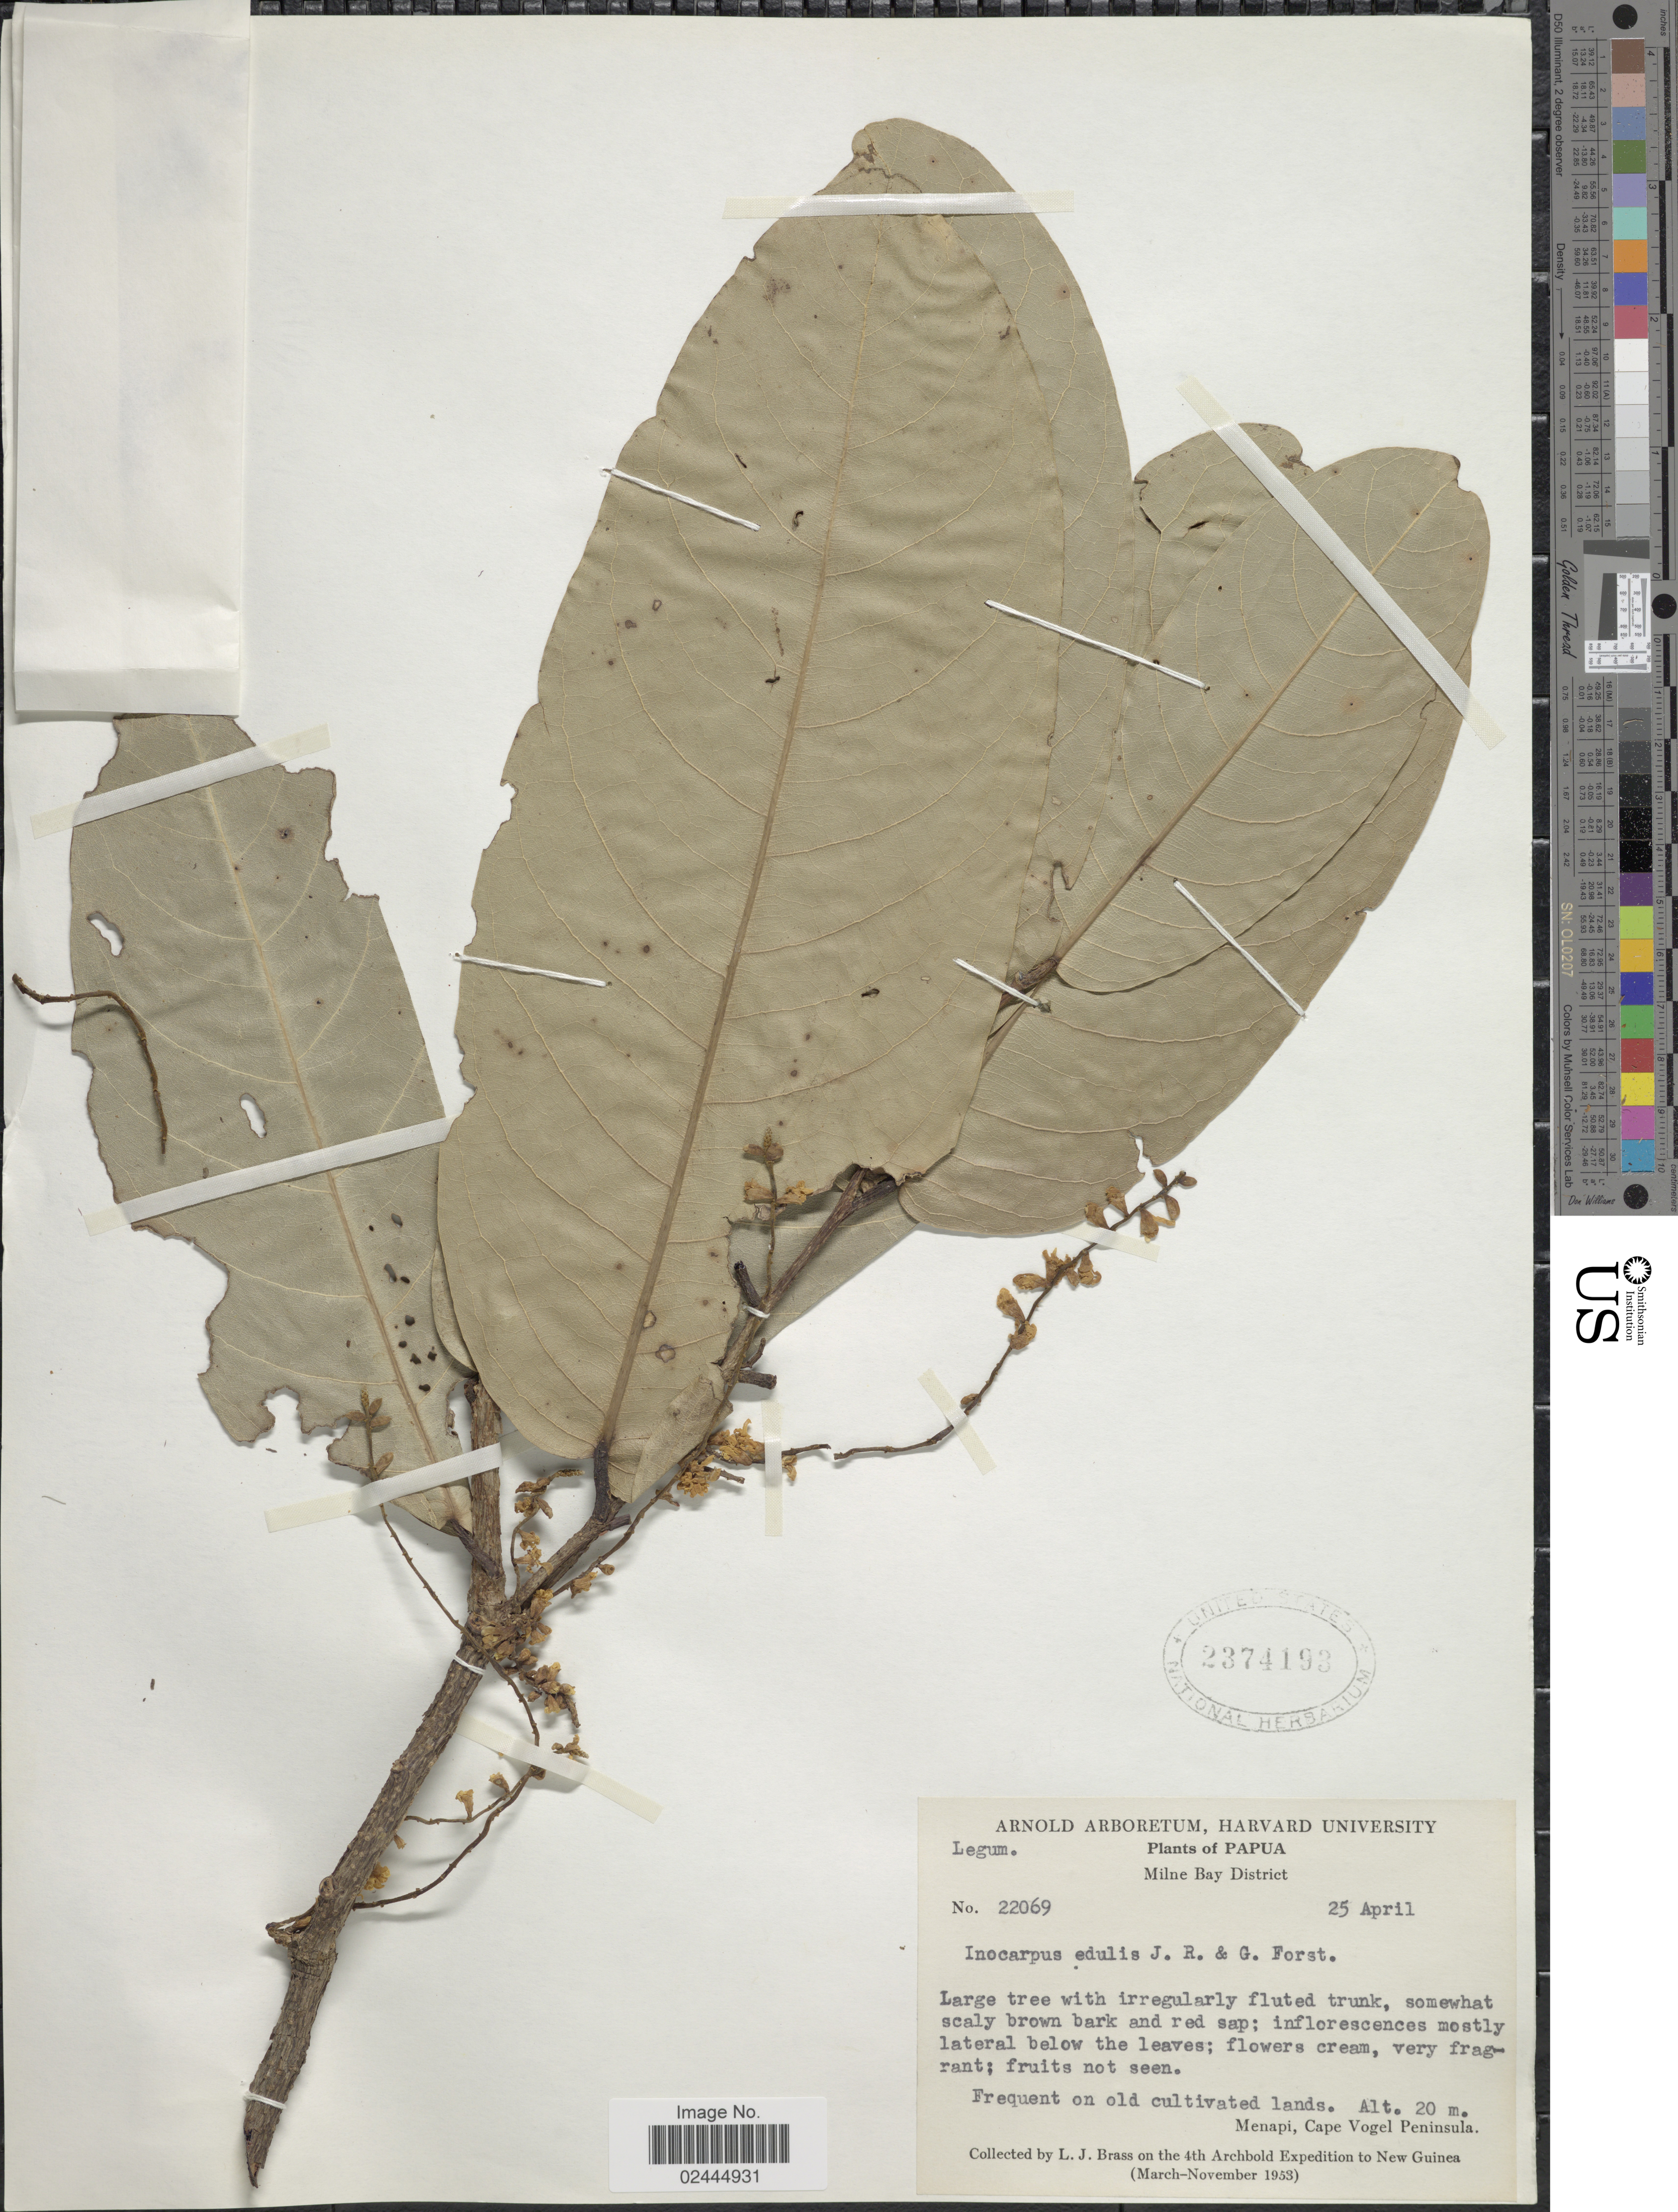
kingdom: Plantae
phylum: Tracheophyta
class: Magnoliopsida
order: Fabales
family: Fabaceae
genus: Inocarpus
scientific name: Inocarpus fagifer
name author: (Parkinson) Fosberg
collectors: L. J. Brass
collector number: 2206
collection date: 1953-04-25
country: Papua New Guinea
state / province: Milne Bay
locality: Papua, Milne bay District, Menapi, Cape Vogel Peninsula.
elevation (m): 20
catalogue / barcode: US 2374193